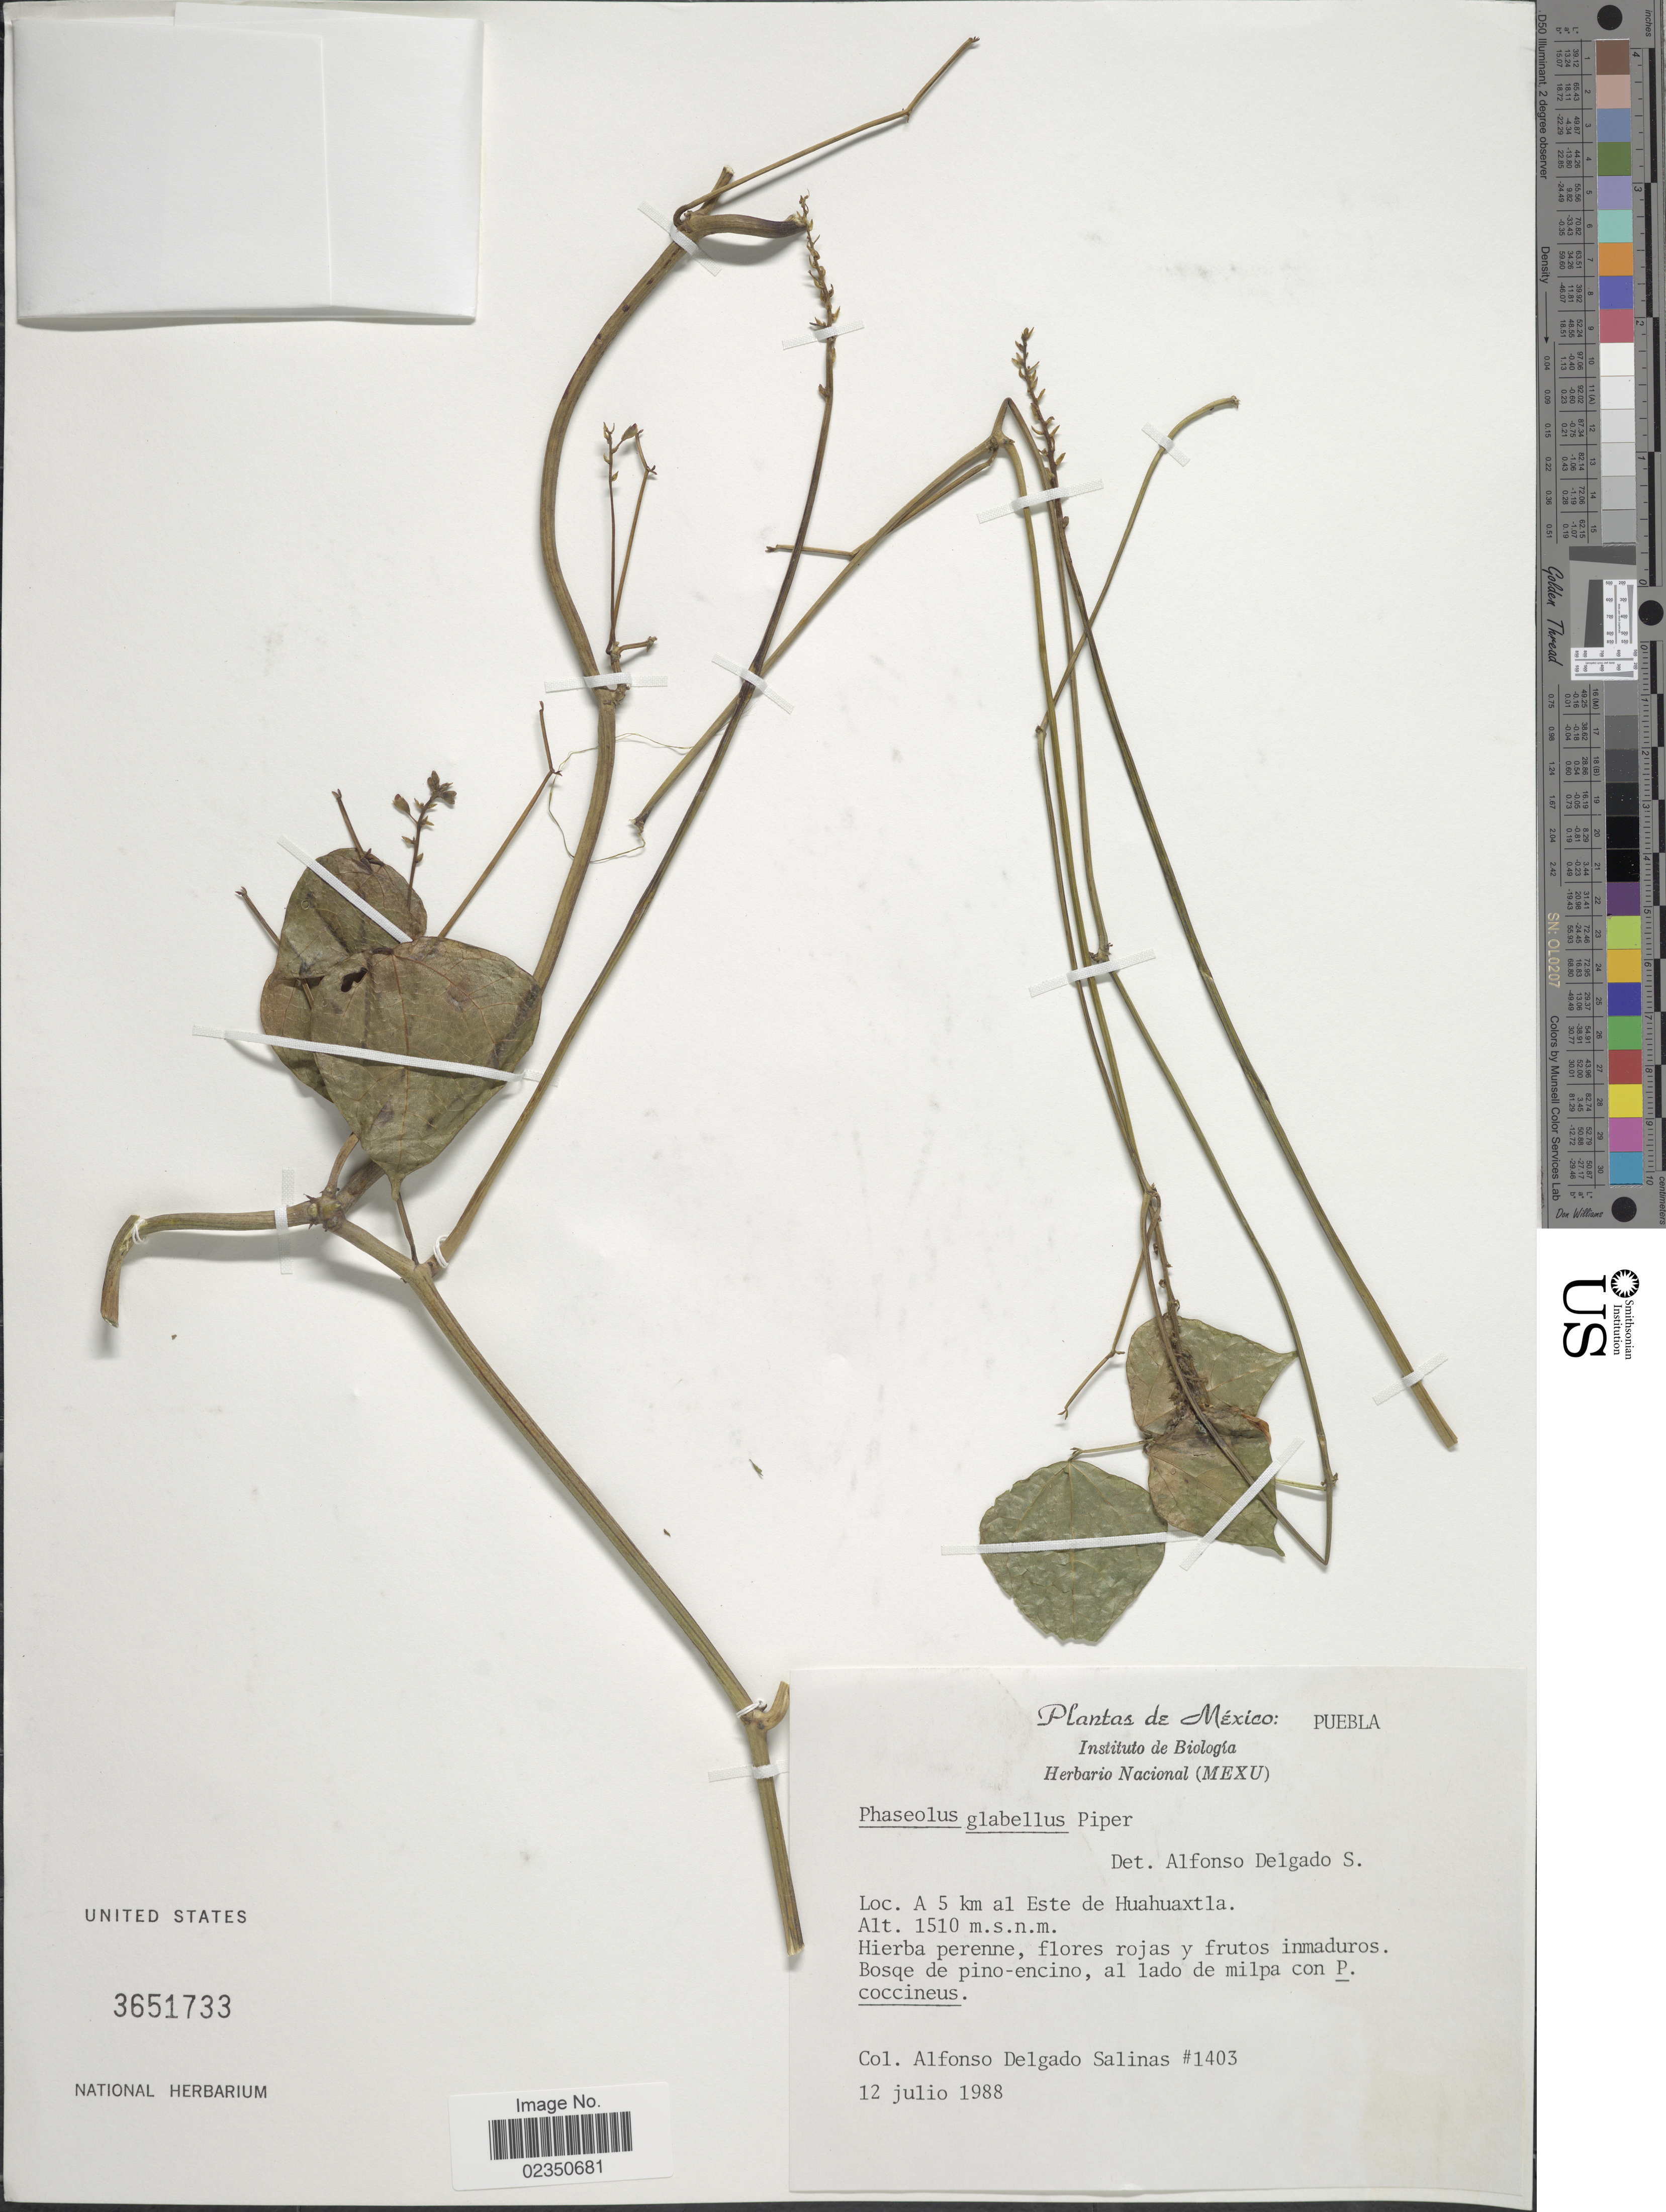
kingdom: Plantae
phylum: Tracheophyta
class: Magnoliopsida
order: Fabales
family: Fabaceae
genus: Phaseolus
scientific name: Phaseolus glabellus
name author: Piper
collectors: A. Delgado S.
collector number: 1403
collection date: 1988-07-12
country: Mexico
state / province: Puebla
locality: A 5 km al Este de Huahuaxtla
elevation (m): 1510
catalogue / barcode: US 3651733